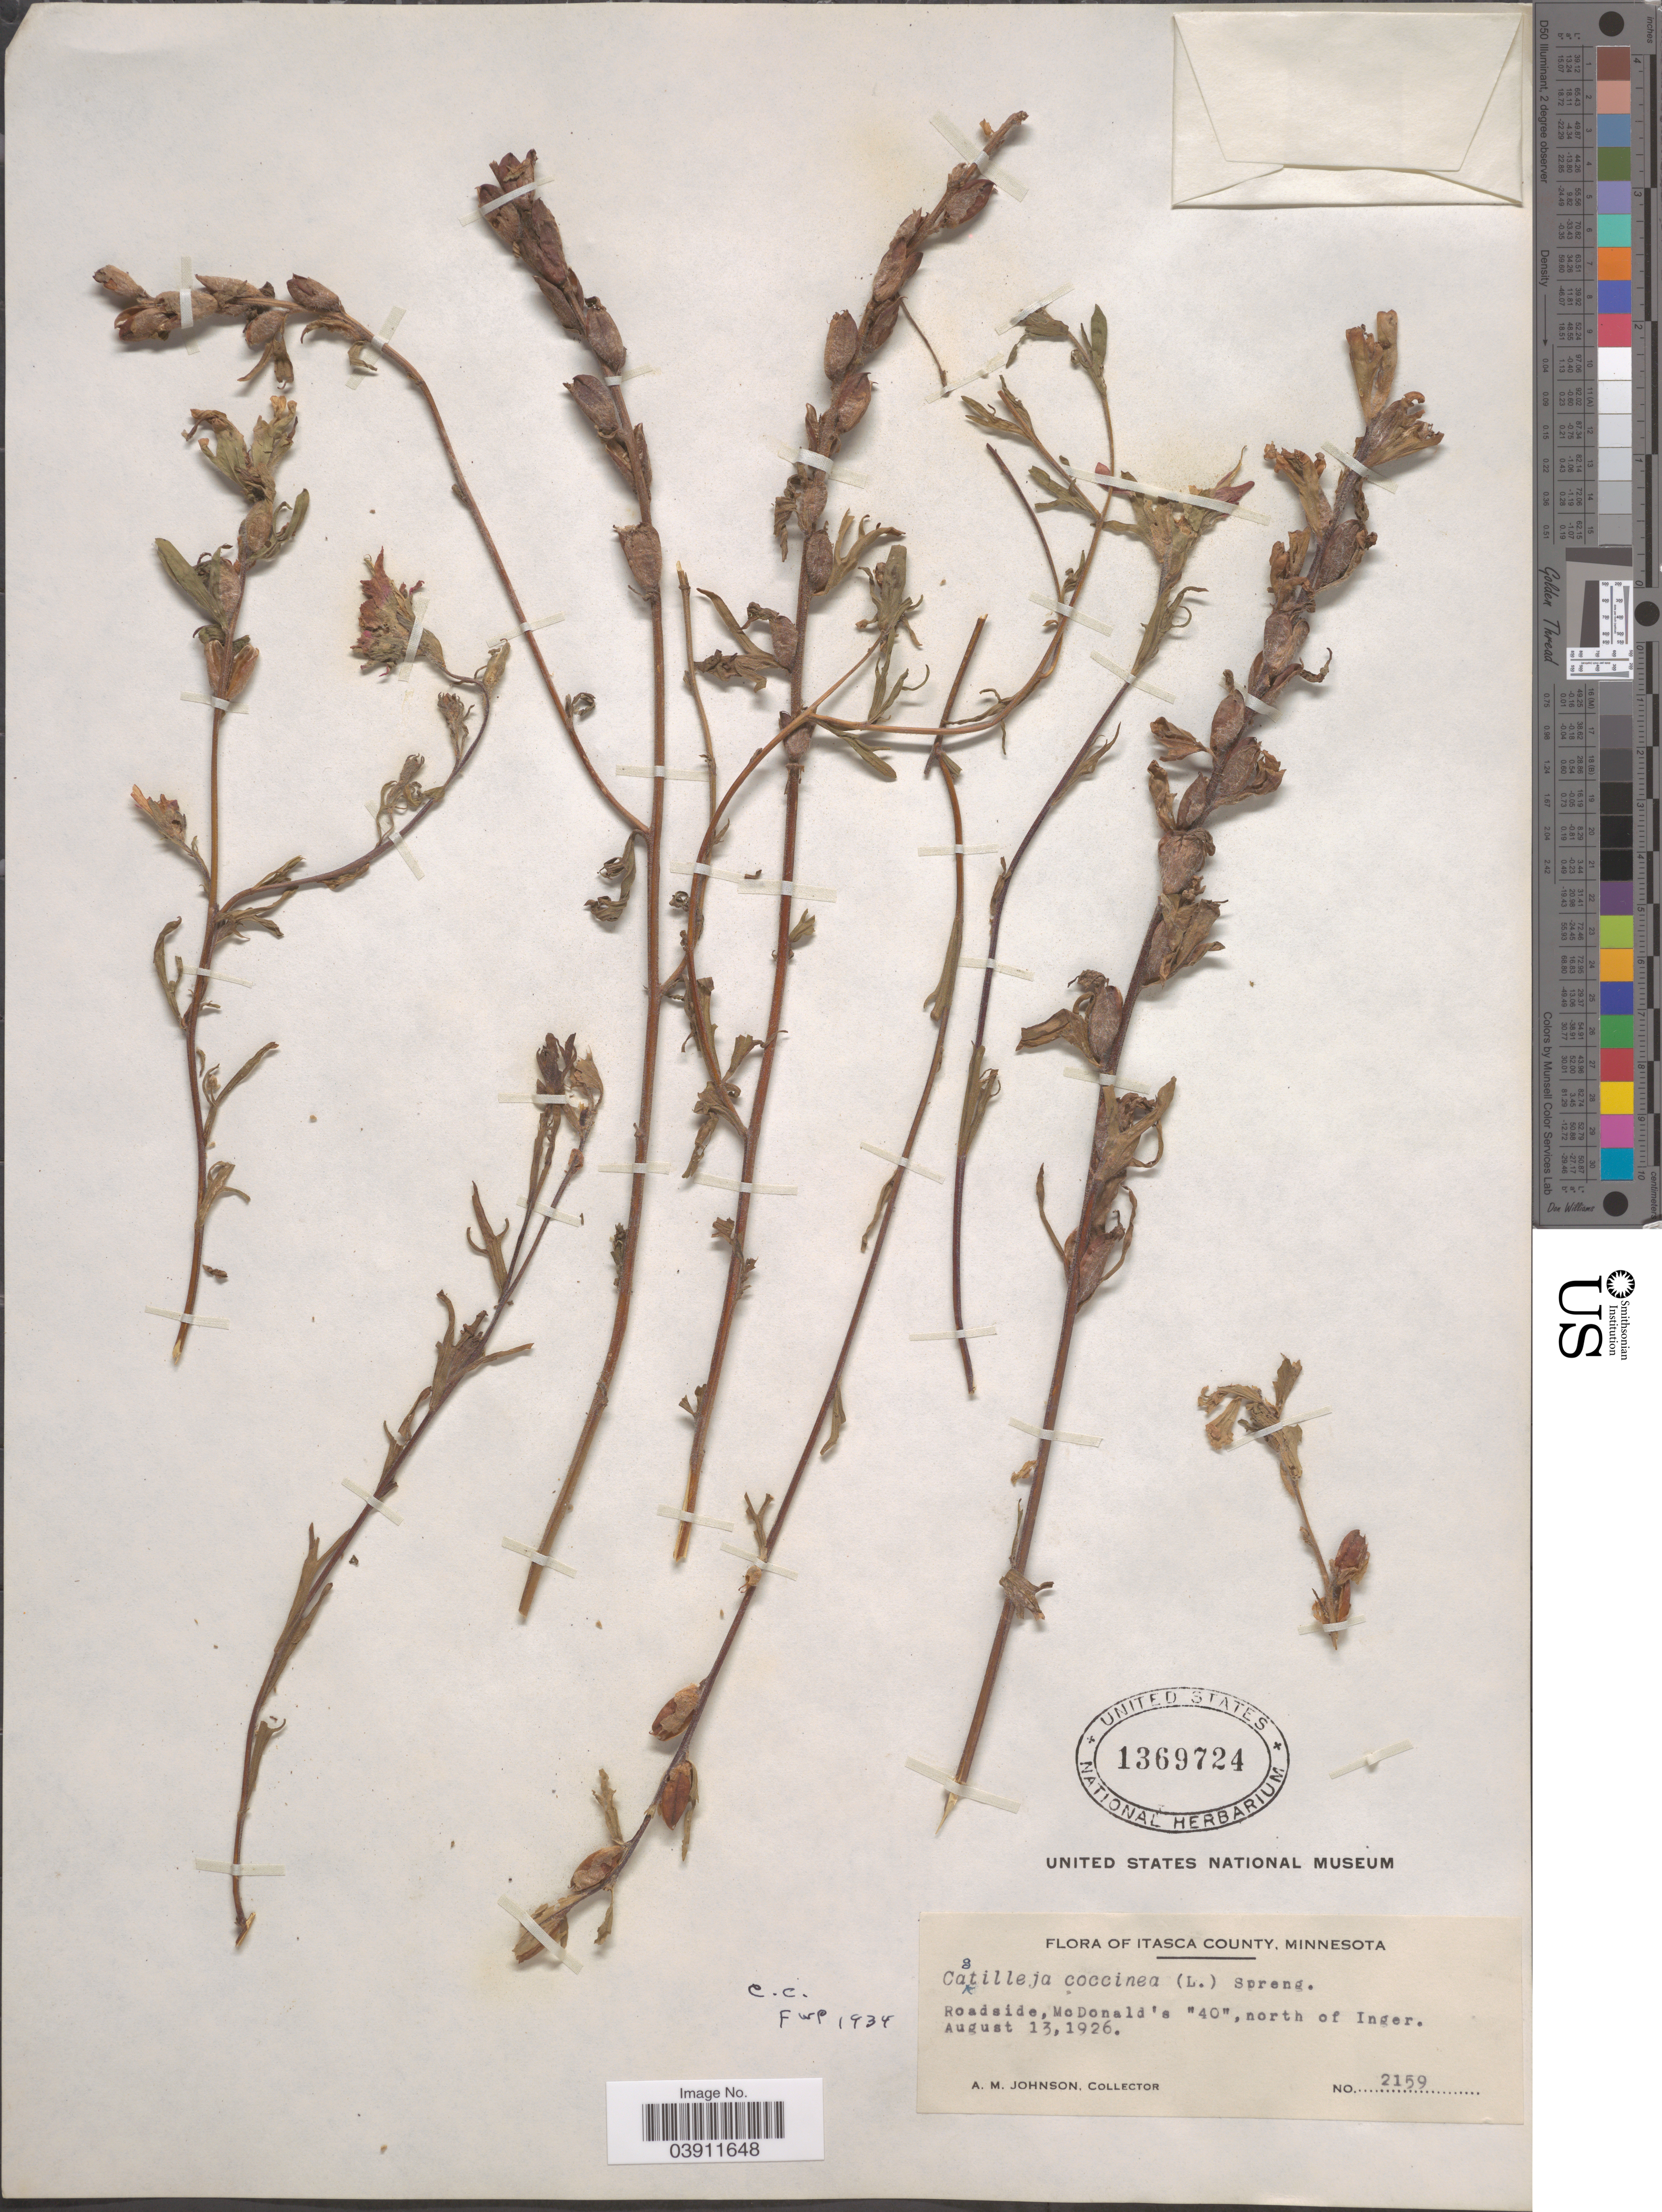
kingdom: Plantae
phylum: Tracheophyta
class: Magnoliopsida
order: Lamiales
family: Orobanchaceae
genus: Castilleja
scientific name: Castilleja coccinea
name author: (L.) Spreng.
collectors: A. M. Johnson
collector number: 2159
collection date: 1926-08-13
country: United States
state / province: Minnesota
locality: Itasca County. Roadside, McDonald's "40", north of Inger.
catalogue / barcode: US 1369724